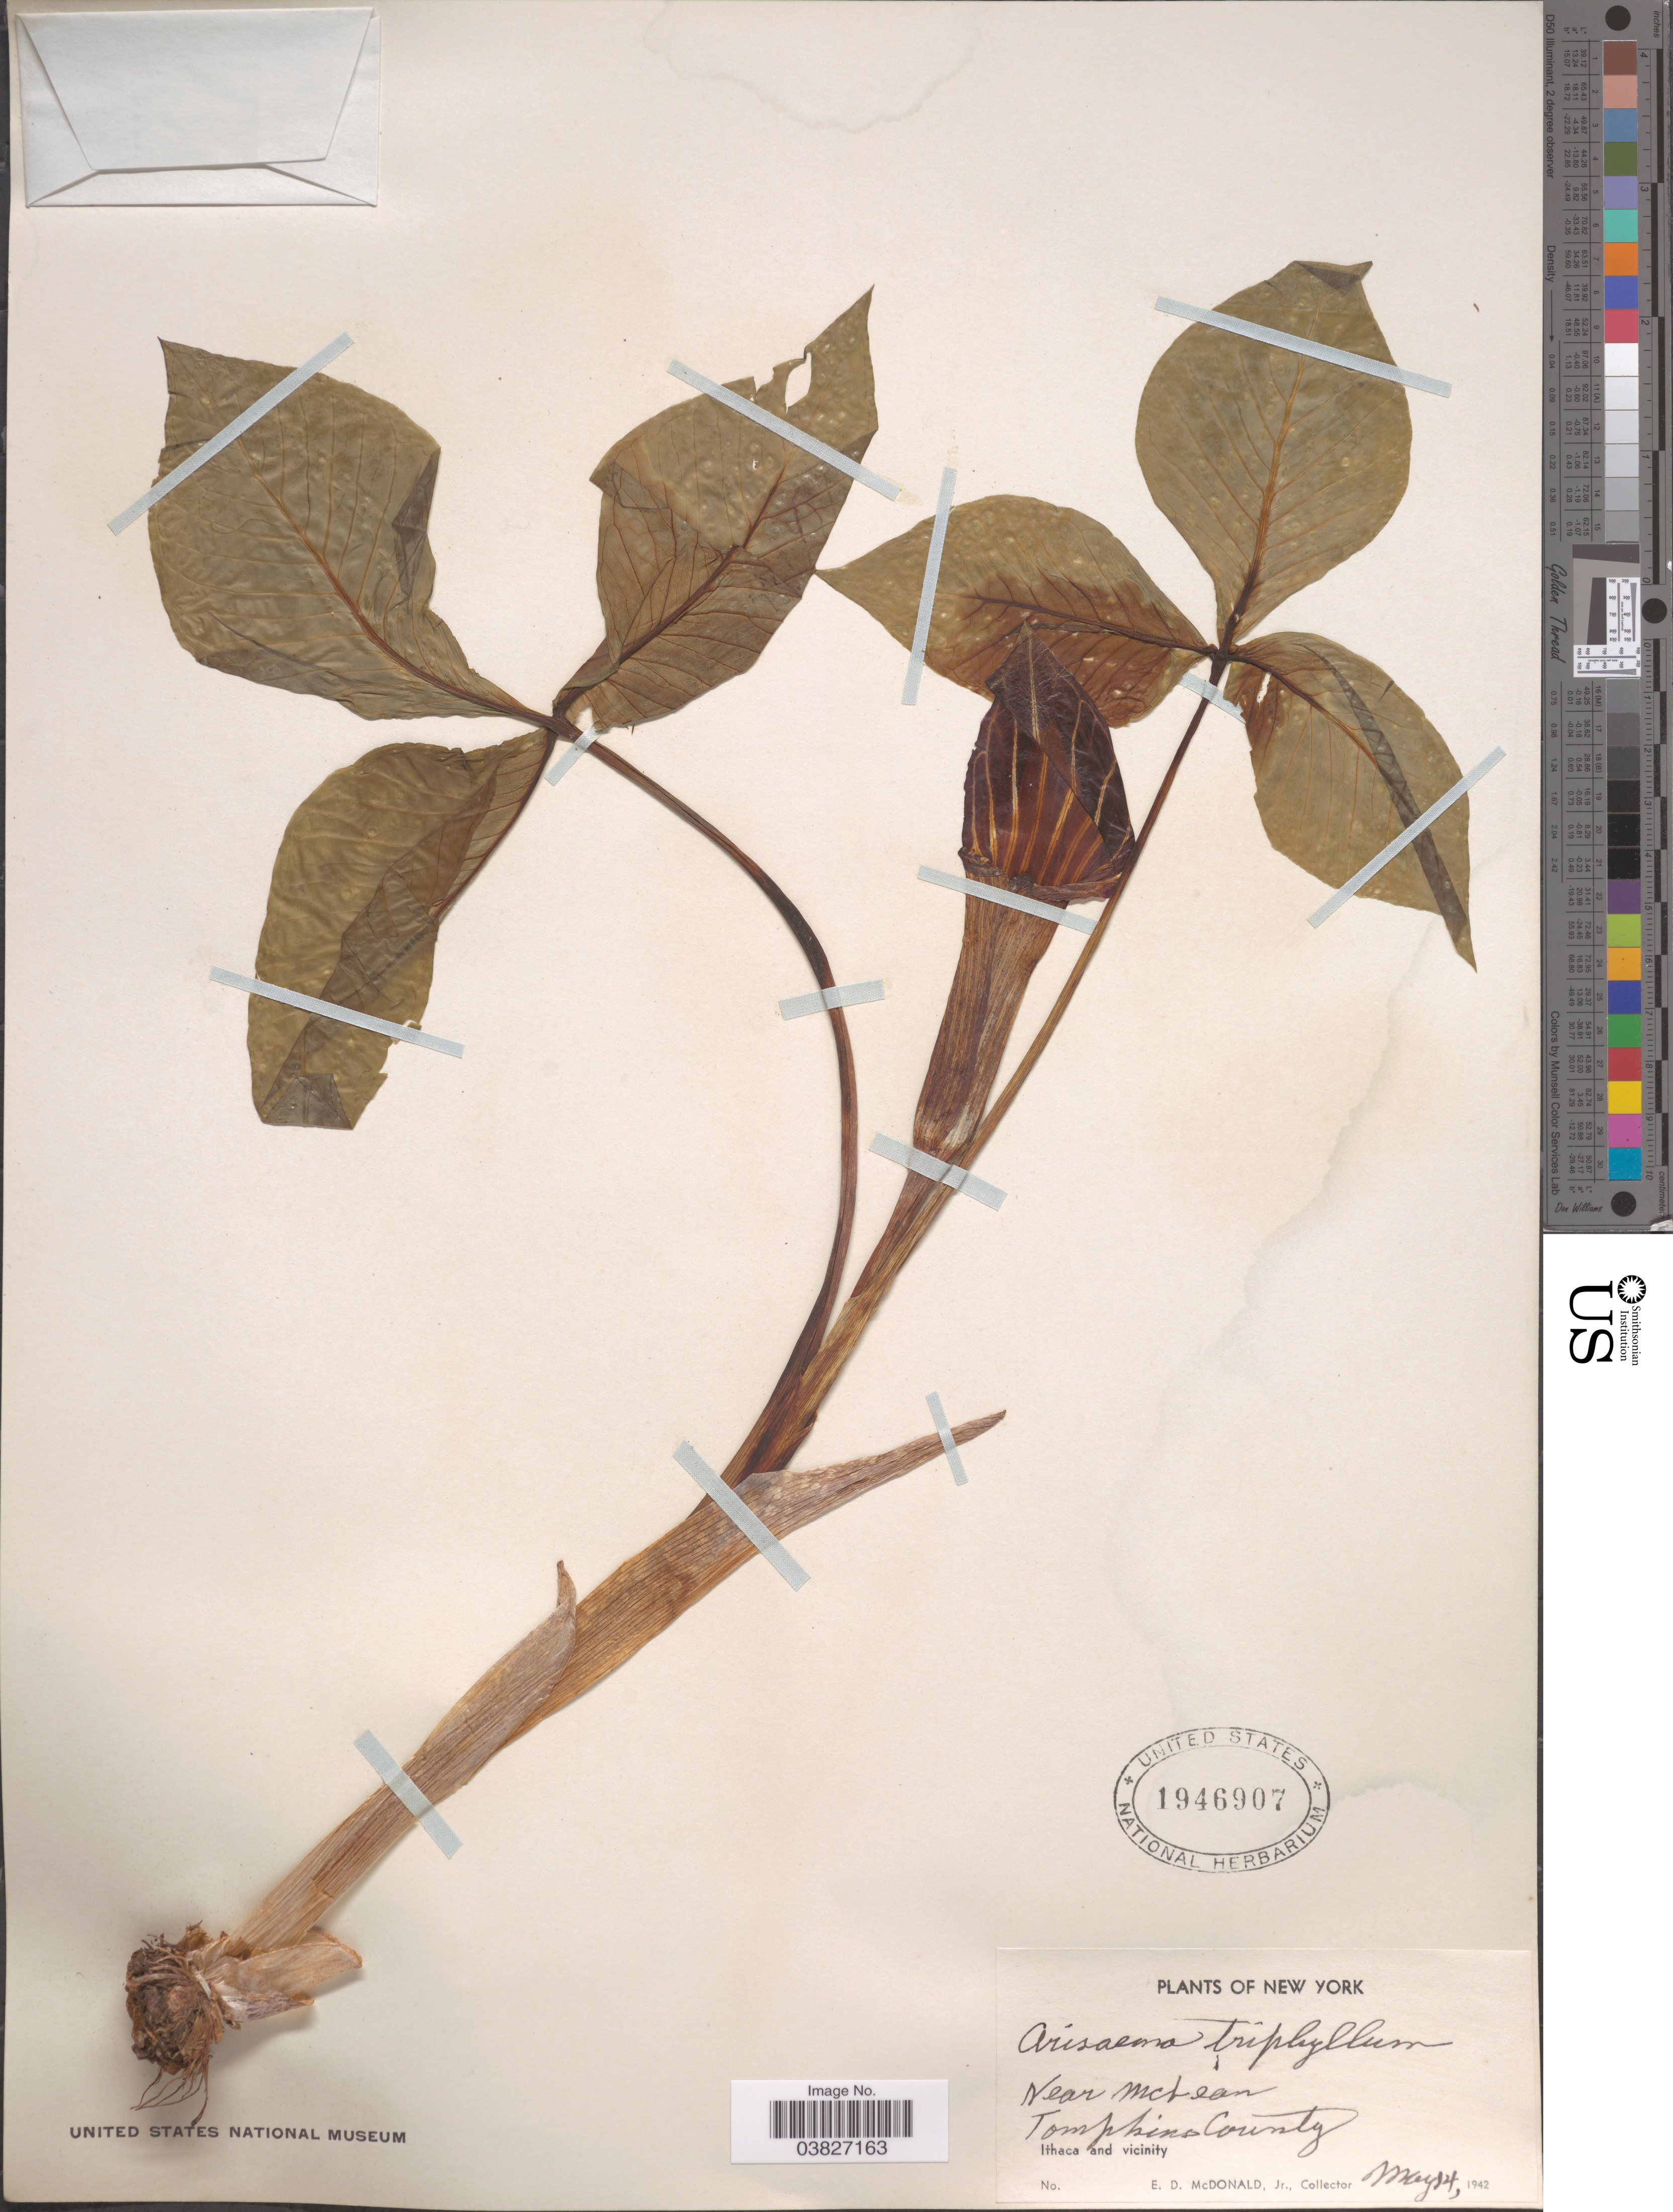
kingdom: Plantae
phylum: Tracheophyta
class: Liliopsida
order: Alismatales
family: Araceae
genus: Arisaema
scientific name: Arisaema triphyllum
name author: (L.) Schott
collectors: E. D. McDonald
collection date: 1942-05-14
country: United States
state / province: New York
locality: Near McLean. Tompkins County. Ithaca and vicinity.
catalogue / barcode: US 1946907